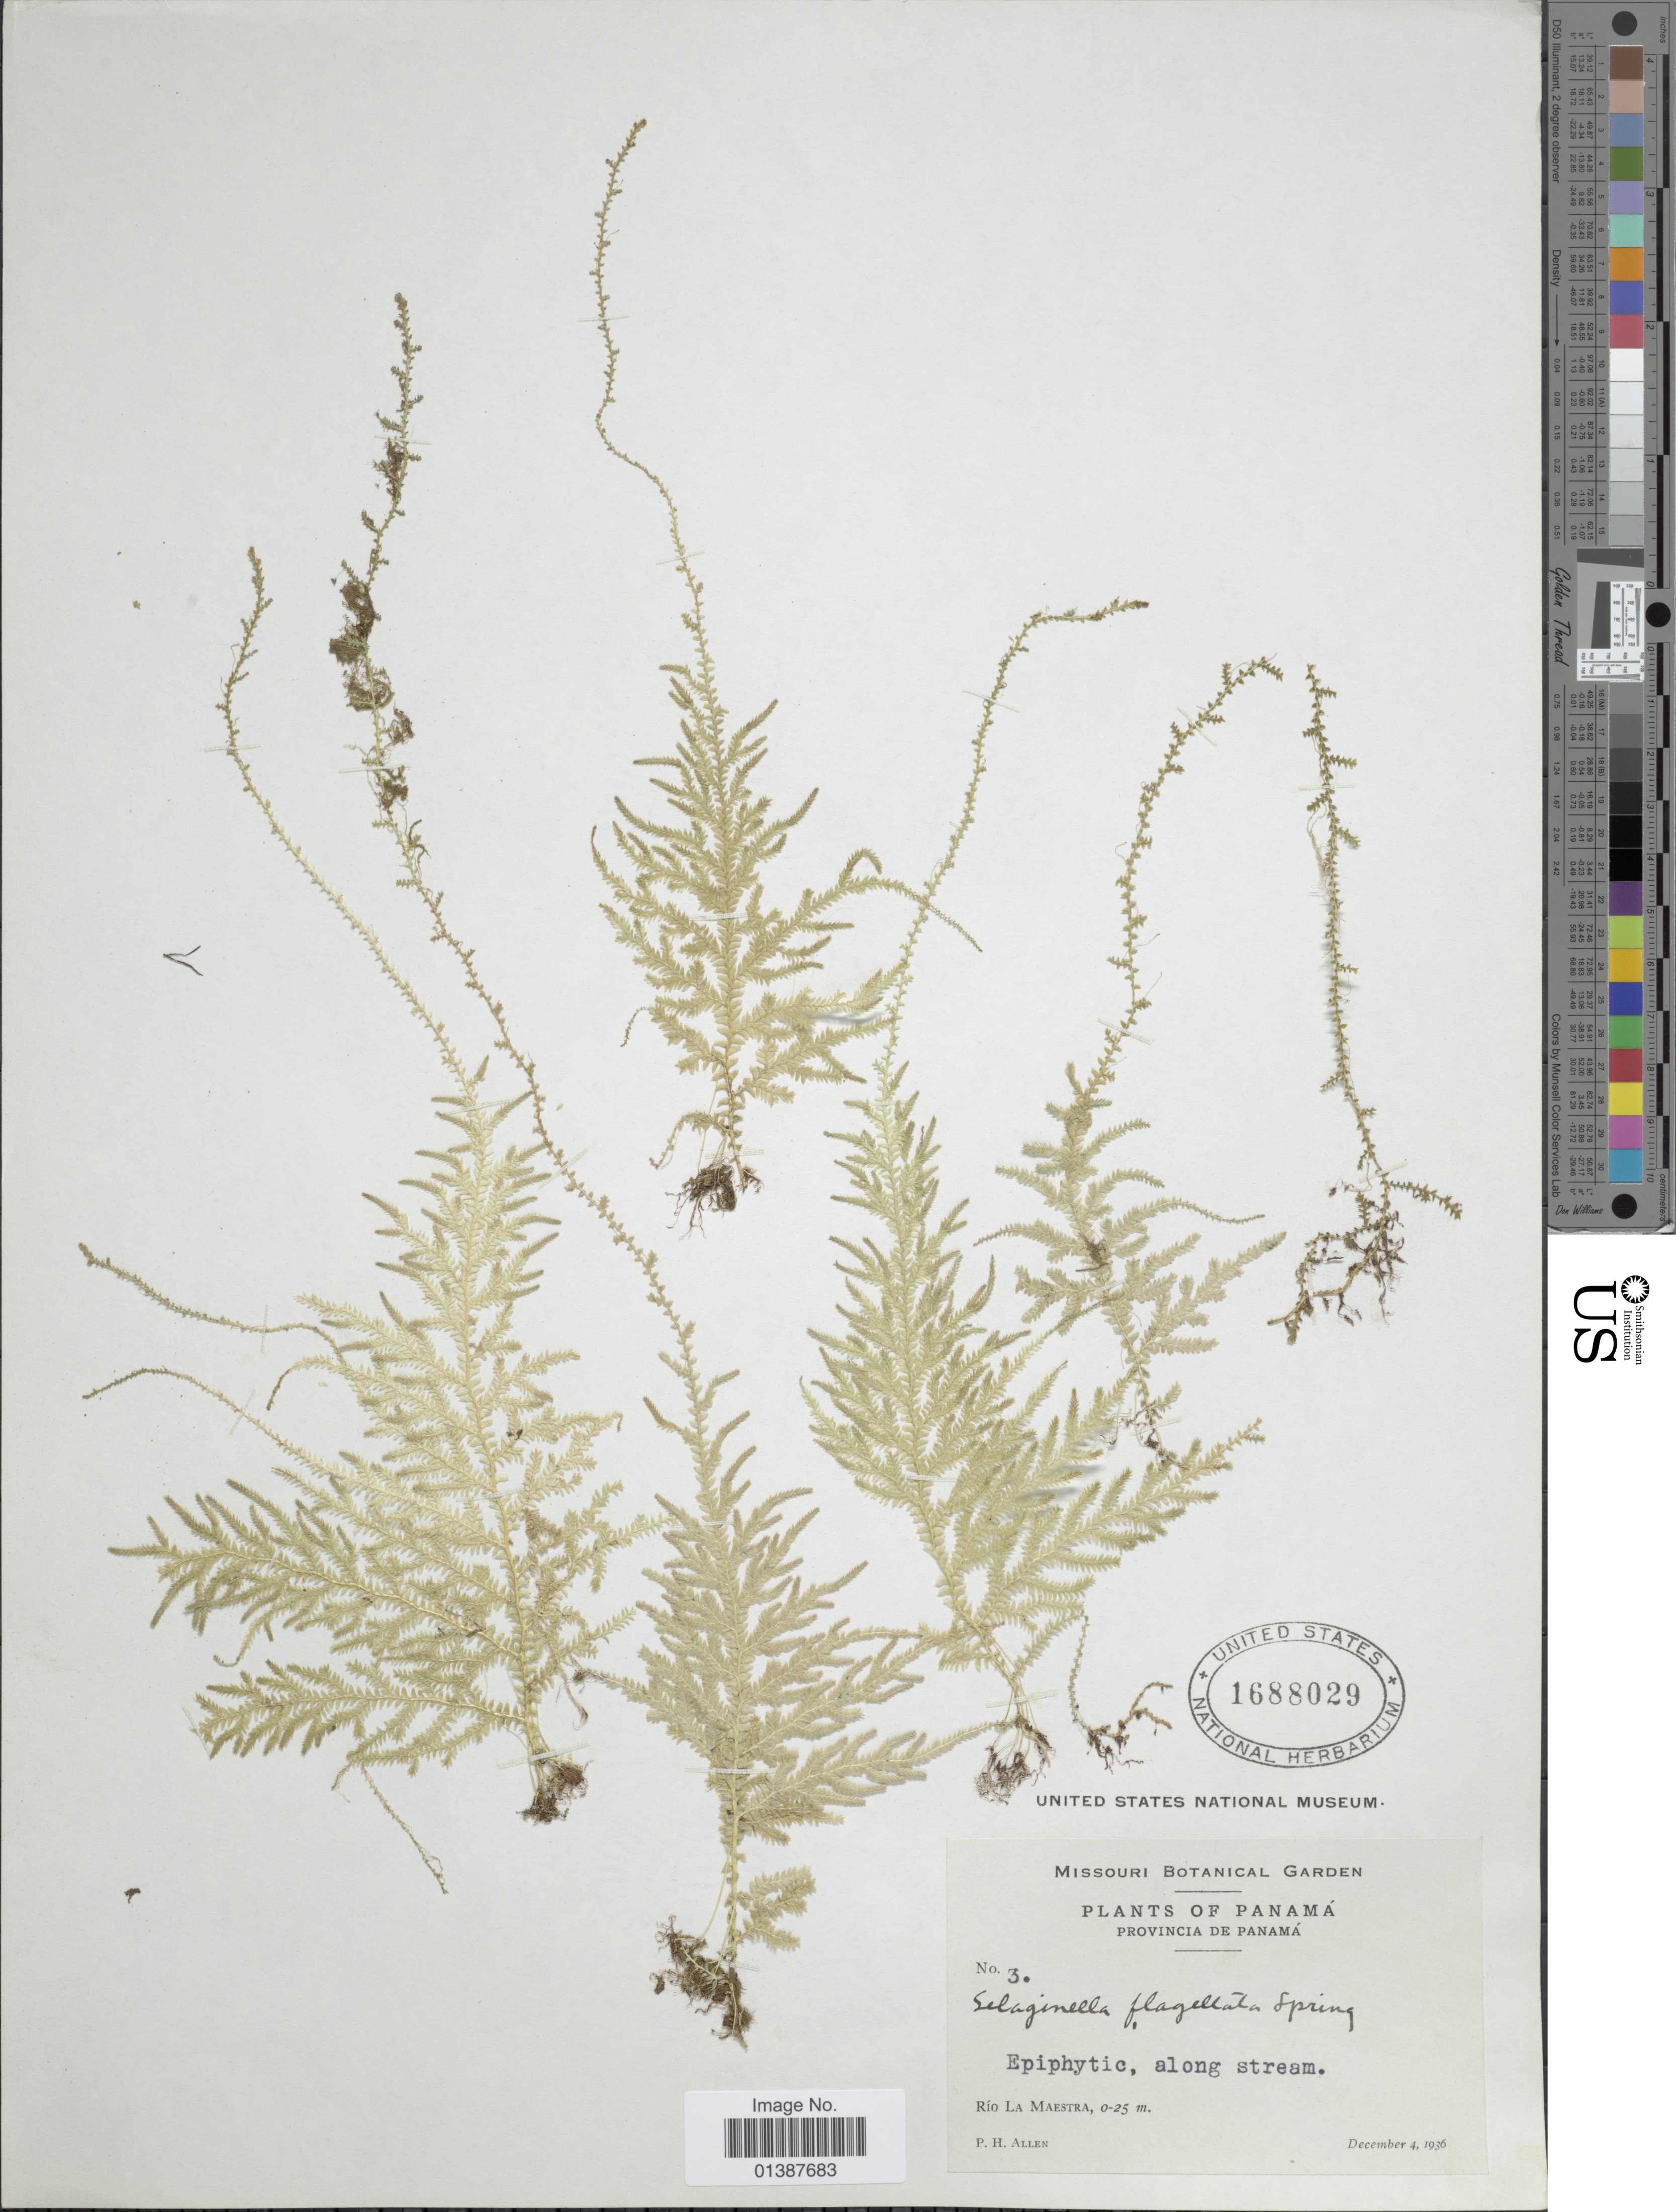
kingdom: Plantae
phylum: Tracheophyta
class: Lycopodiopsida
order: Selaginellales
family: Selaginellaceae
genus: Selaginella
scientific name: Selaginella flagellata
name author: Spring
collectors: P. H. Allen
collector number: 3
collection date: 1936-12-04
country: Panama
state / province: Panamá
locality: Provicia de Panamá, Río La Maestra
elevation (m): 0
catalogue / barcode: US 1688029